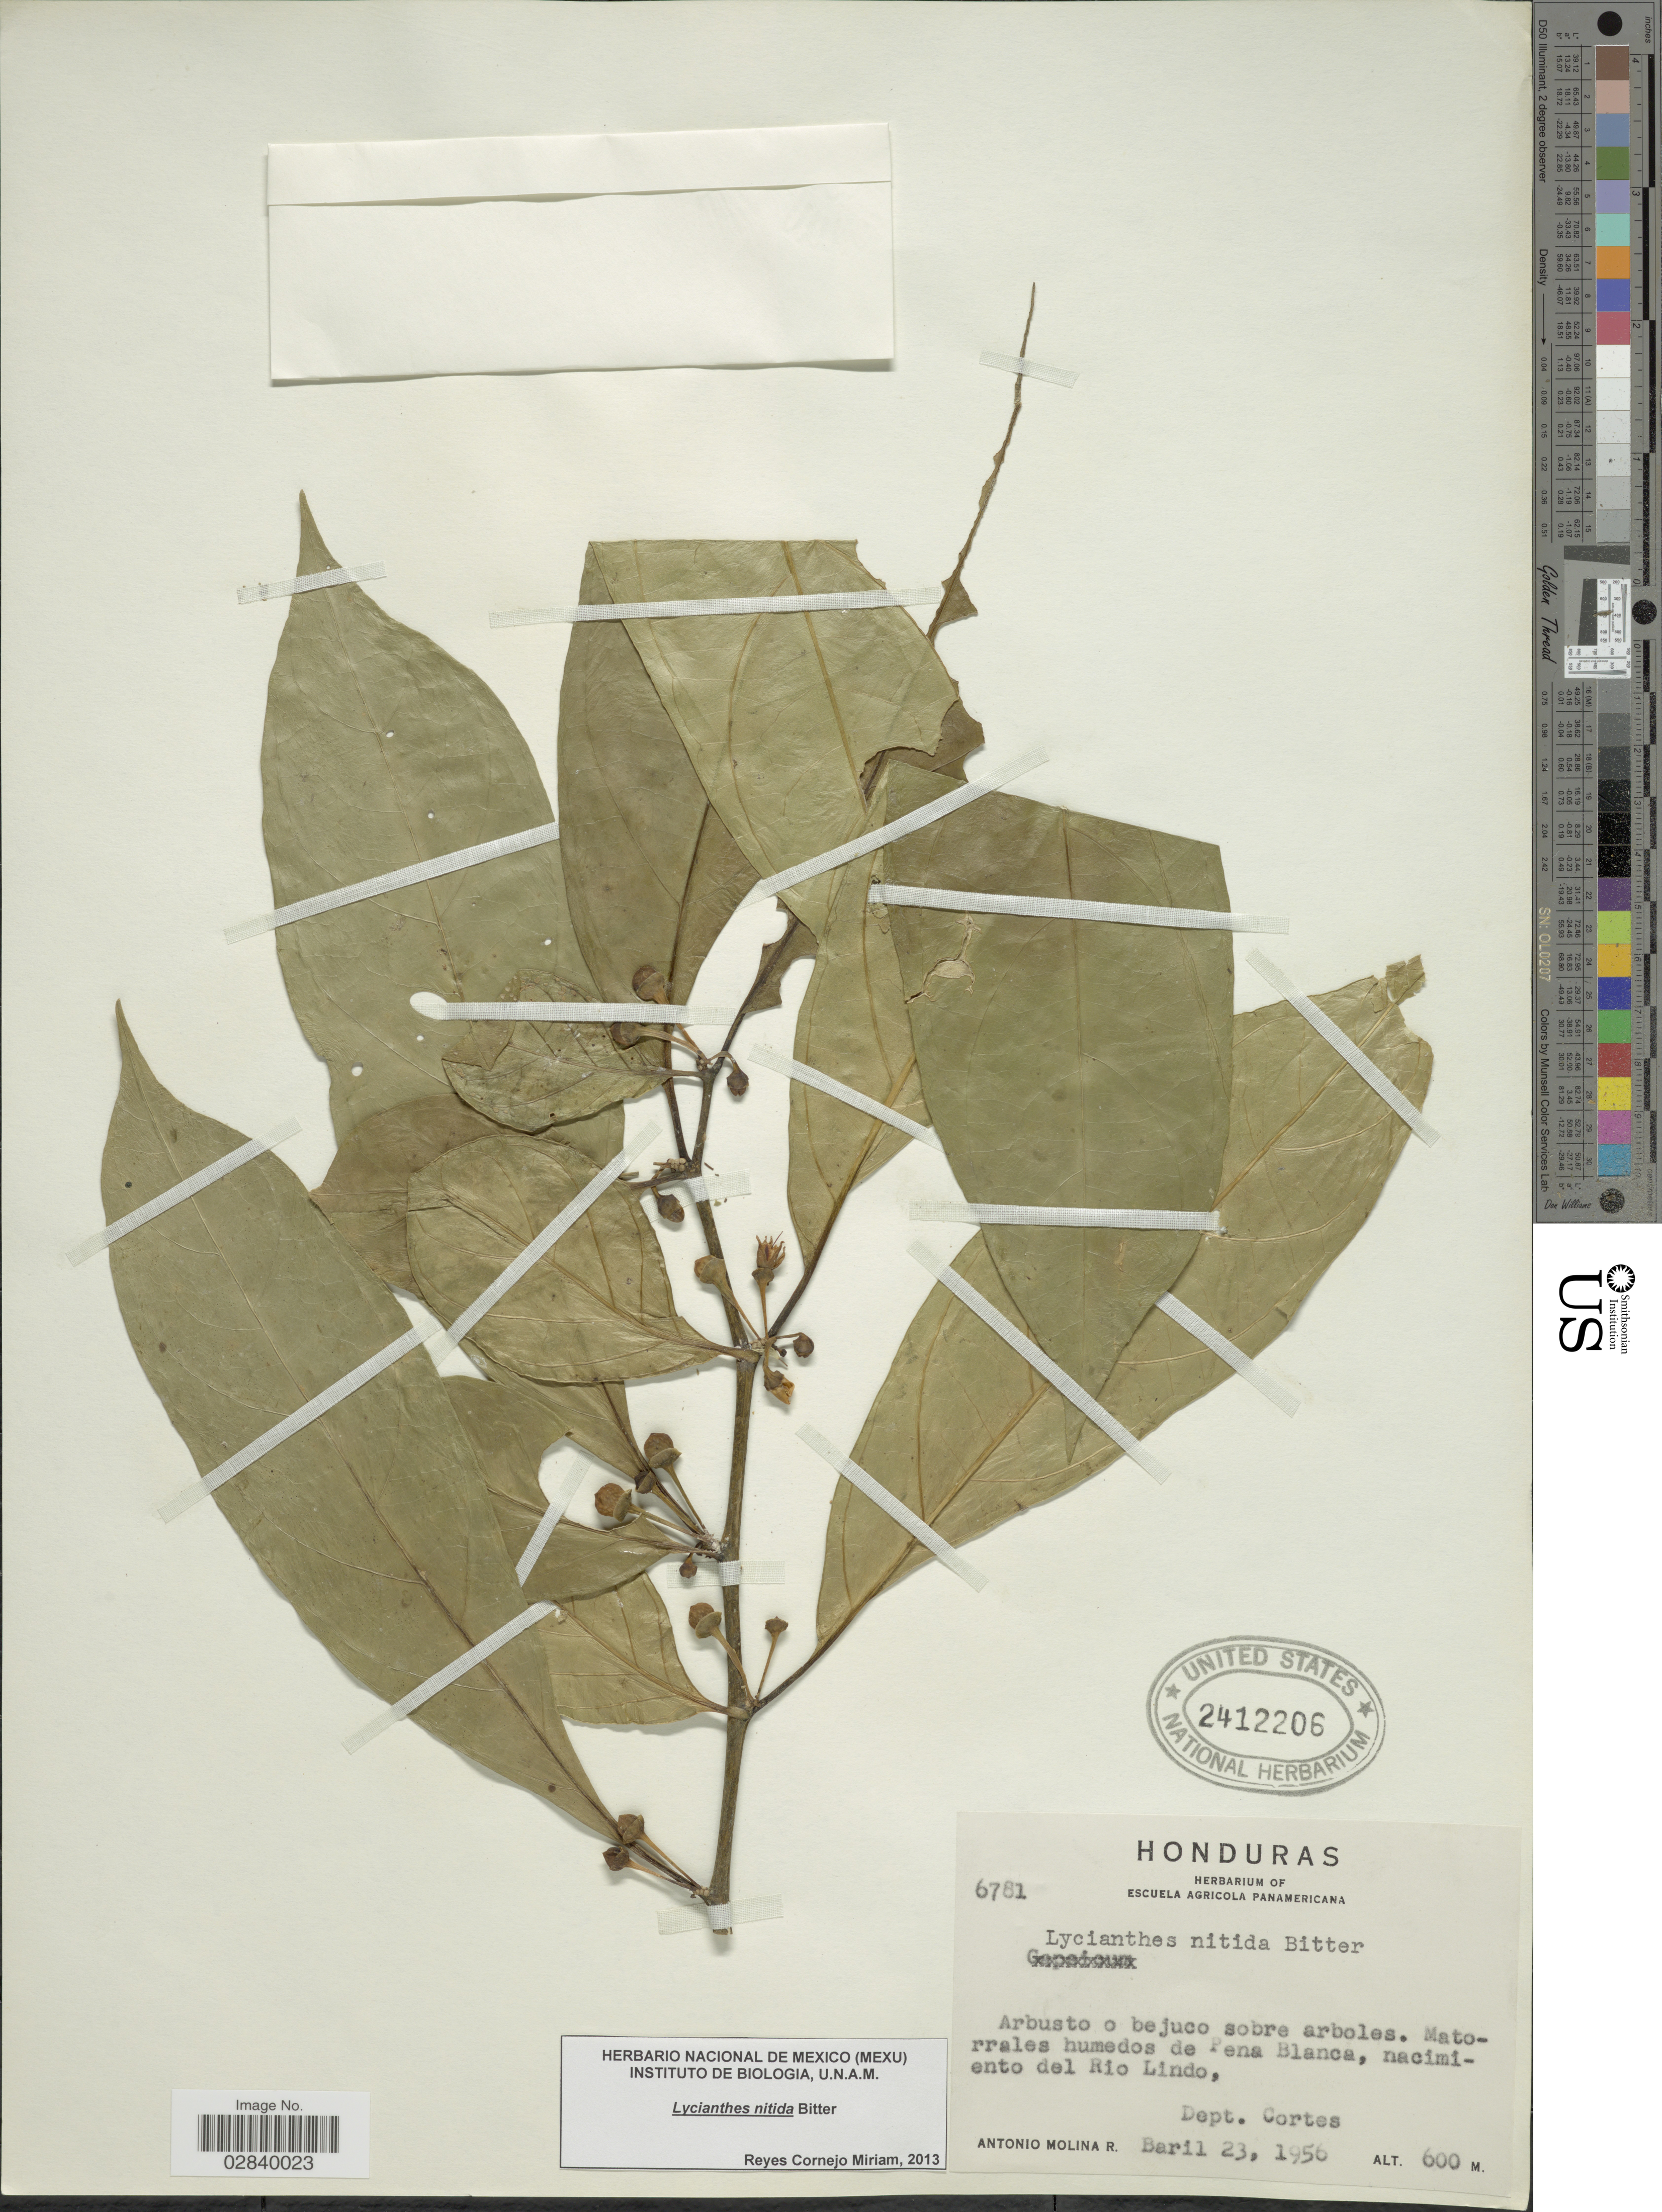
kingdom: Plantae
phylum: Tracheophyta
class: Magnoliopsida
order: Solanales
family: Solanaceae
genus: Lycianthes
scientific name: Lycianthes nitida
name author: Bitter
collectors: A. Molina R.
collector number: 6781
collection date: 1956-04-23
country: Honduras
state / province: Cortés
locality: Matorrales humedos de Pena Blanca, nacimiento del Rio Lindo, Dept. Cortes.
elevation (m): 600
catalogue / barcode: US 2412206